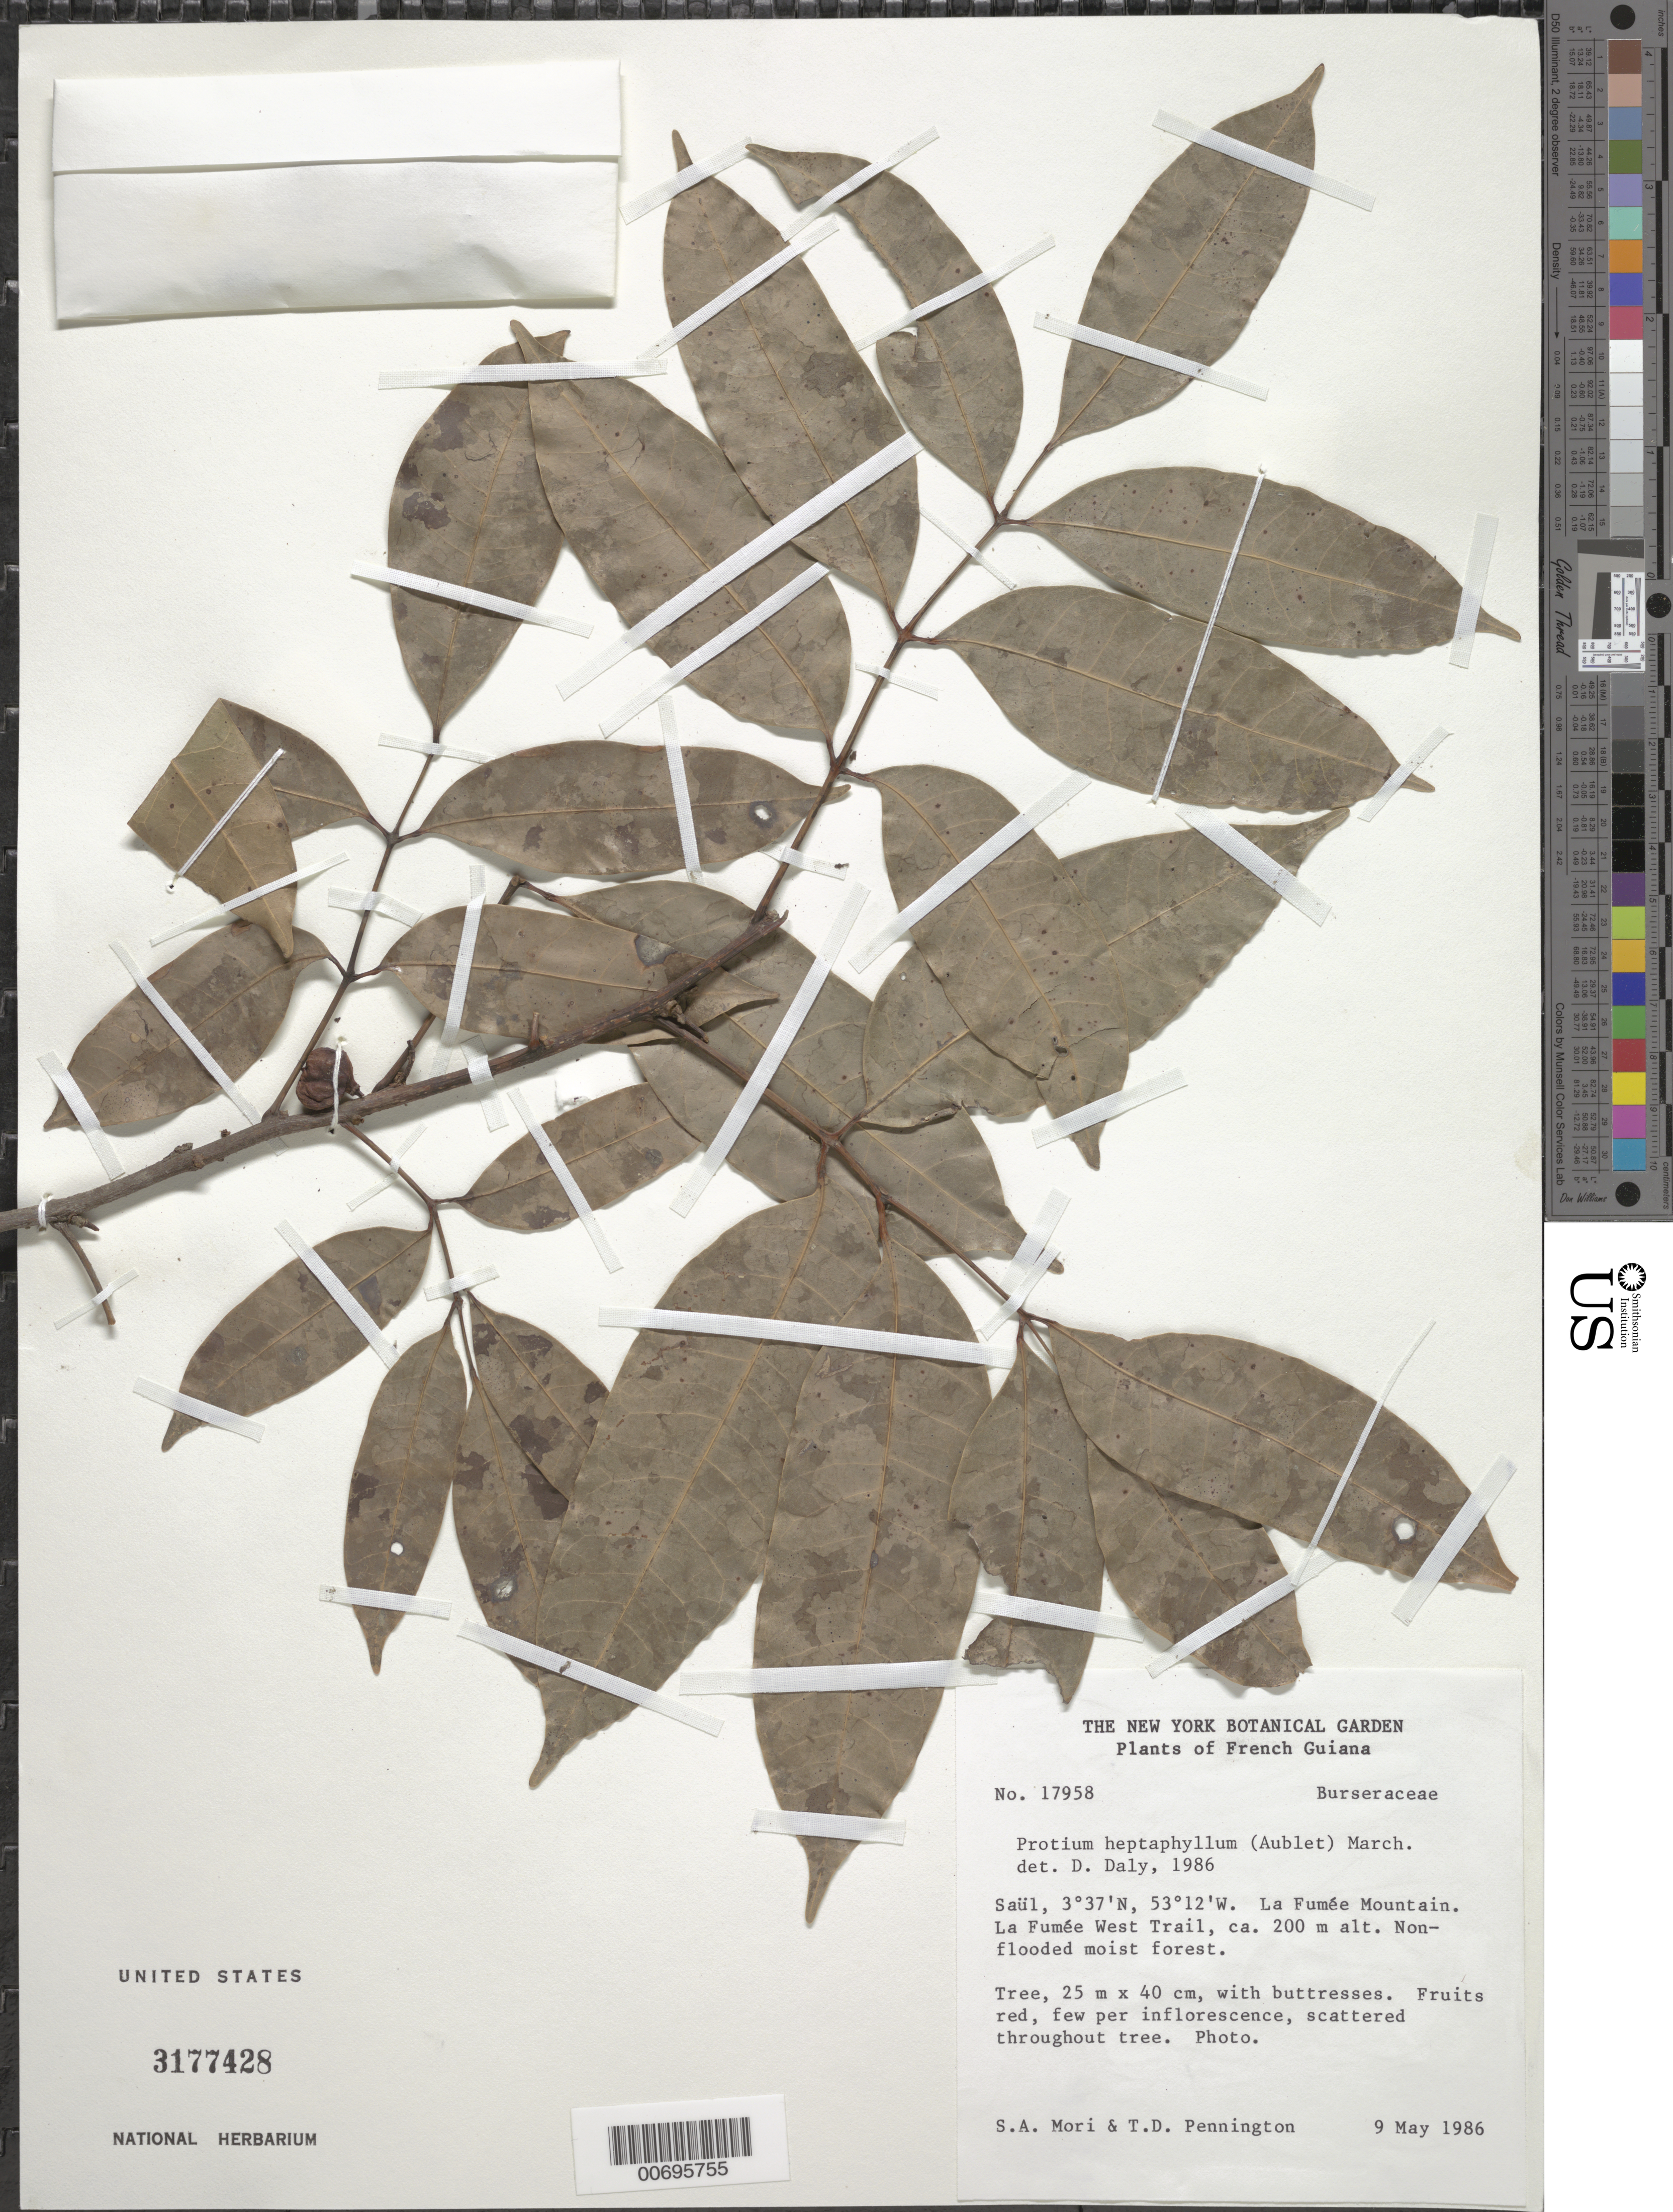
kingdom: Plantae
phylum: Tracheophyta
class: Magnoliopsida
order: Sapindales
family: Burseraceae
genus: Protium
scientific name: Protium heptaphyllum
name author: (Aubl.) Marchand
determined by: Daly, D. C.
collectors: S. Mori & T. D. Pennington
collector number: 17958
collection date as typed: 9-May-86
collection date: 1986-05-09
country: French Guiana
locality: Saül, La Fumée Mountain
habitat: Non-flooded moist forest.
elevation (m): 200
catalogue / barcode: US 3177428